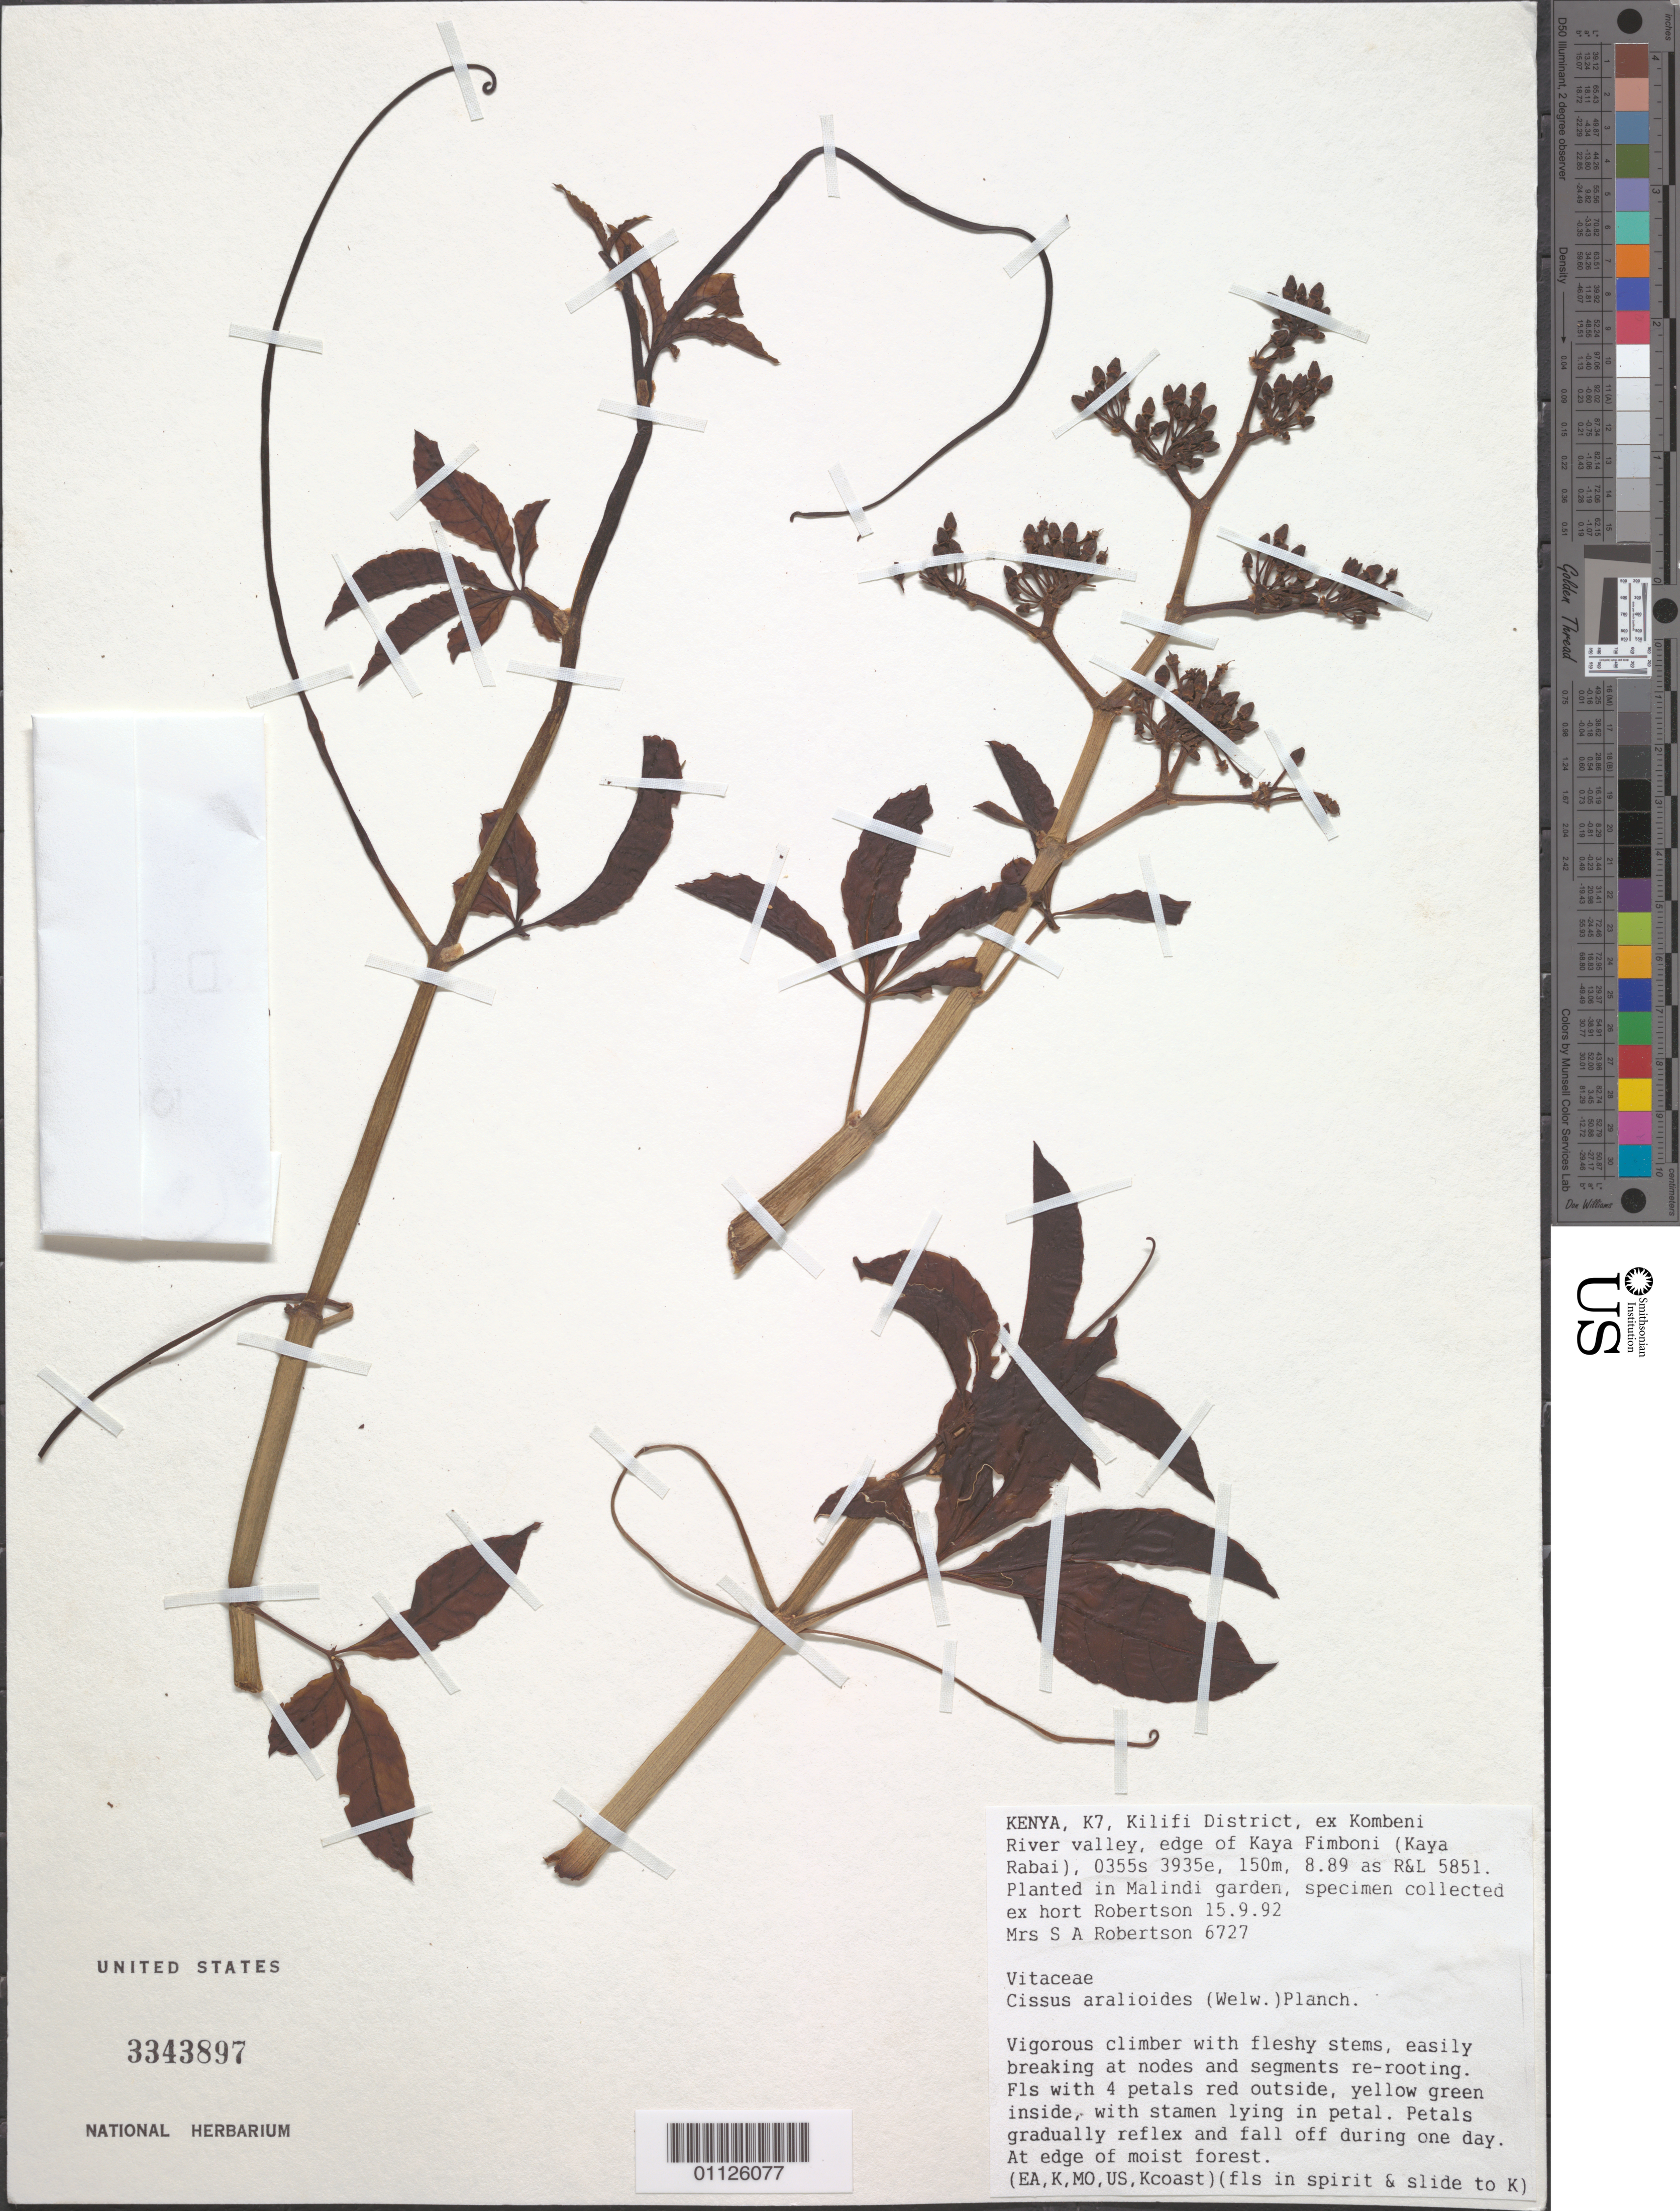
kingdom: Plantae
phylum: Tracheophyta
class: Magnoliopsida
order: Vitales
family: Vitaceae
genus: Cissus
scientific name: Cissus aralioides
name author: (Welw. ex Baker) Planch.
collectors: Mrs. S. A. Robertson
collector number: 6727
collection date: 1992-09-15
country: Kenya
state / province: Kilifi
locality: Kombeni River valley, edge of Kaya Fimboni (Kaya Rabai).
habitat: At edge of moist forest. Vigorous climber.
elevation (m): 150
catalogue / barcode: US 3343897